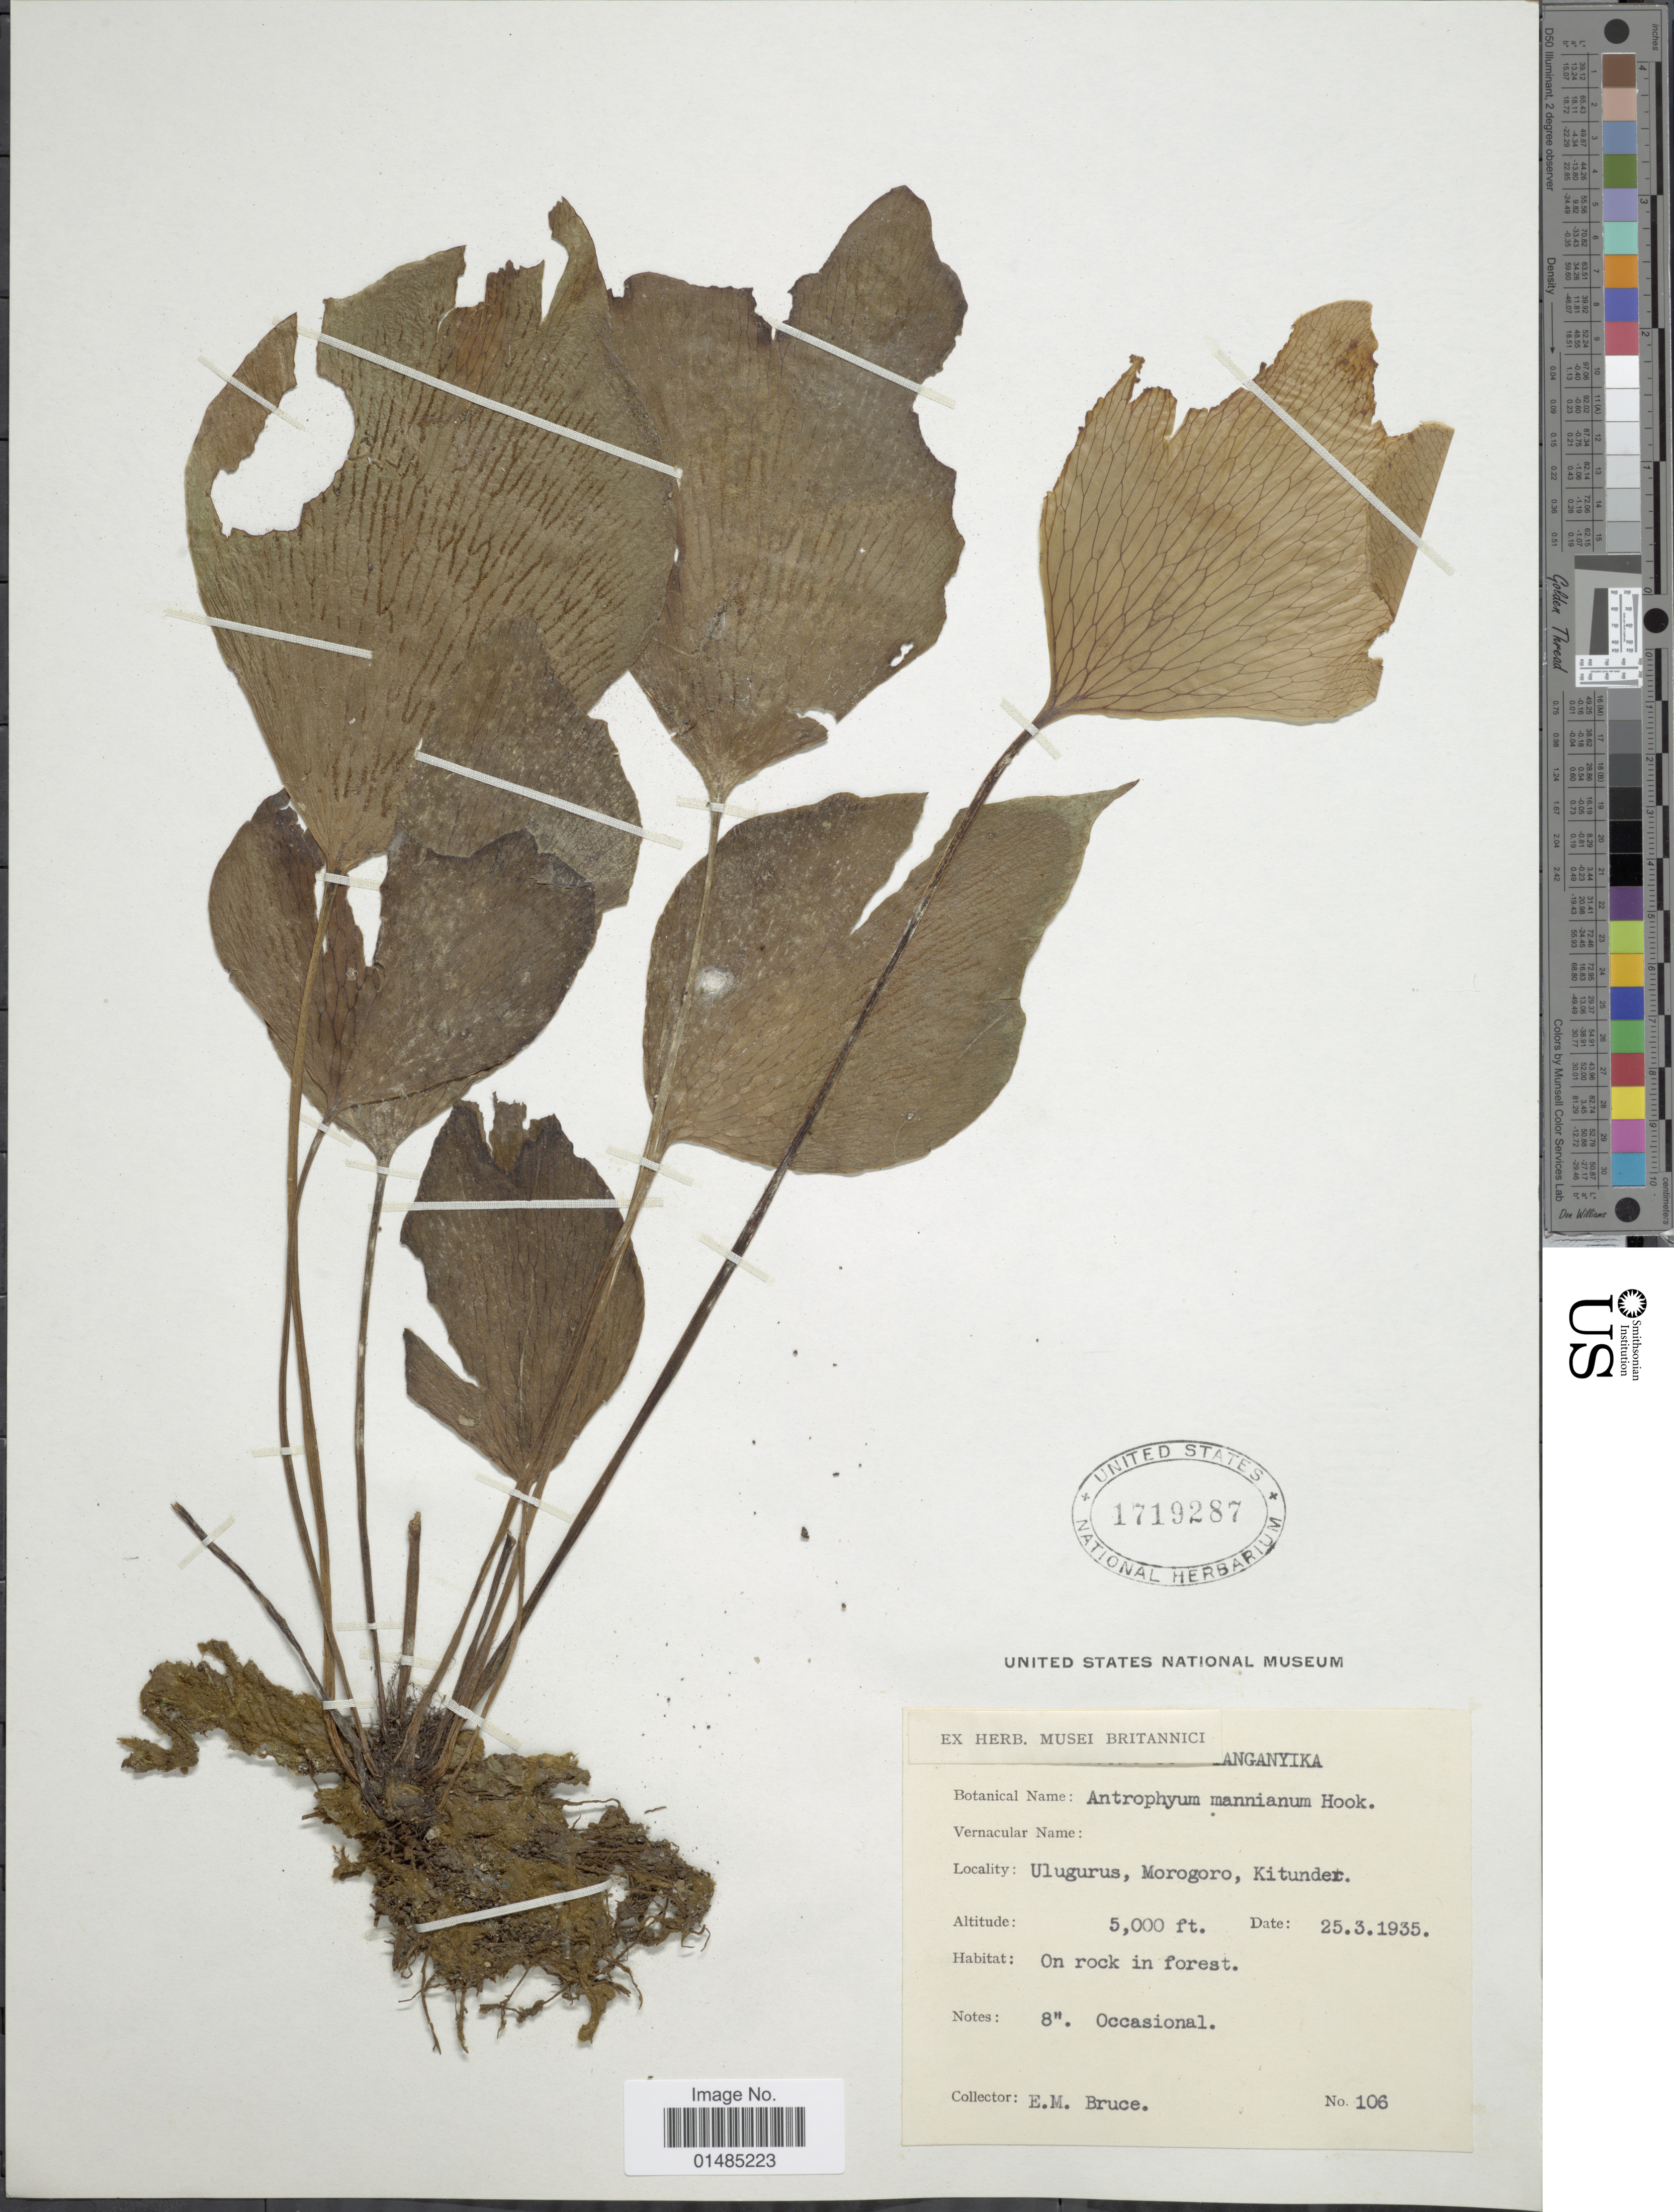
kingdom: Plantae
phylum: Tracheophyta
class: Polypodiopsida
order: Polypodiales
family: Pteridaceae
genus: Antrophyum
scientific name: Antrophyum mannianum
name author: Hook.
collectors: E. Bruce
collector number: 106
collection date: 1935-03-25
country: Tanzania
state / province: Morogoro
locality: [illegible text]Anganyika, Ulugurus, Morogoro, Kitunder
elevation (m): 1524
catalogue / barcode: US 1719287